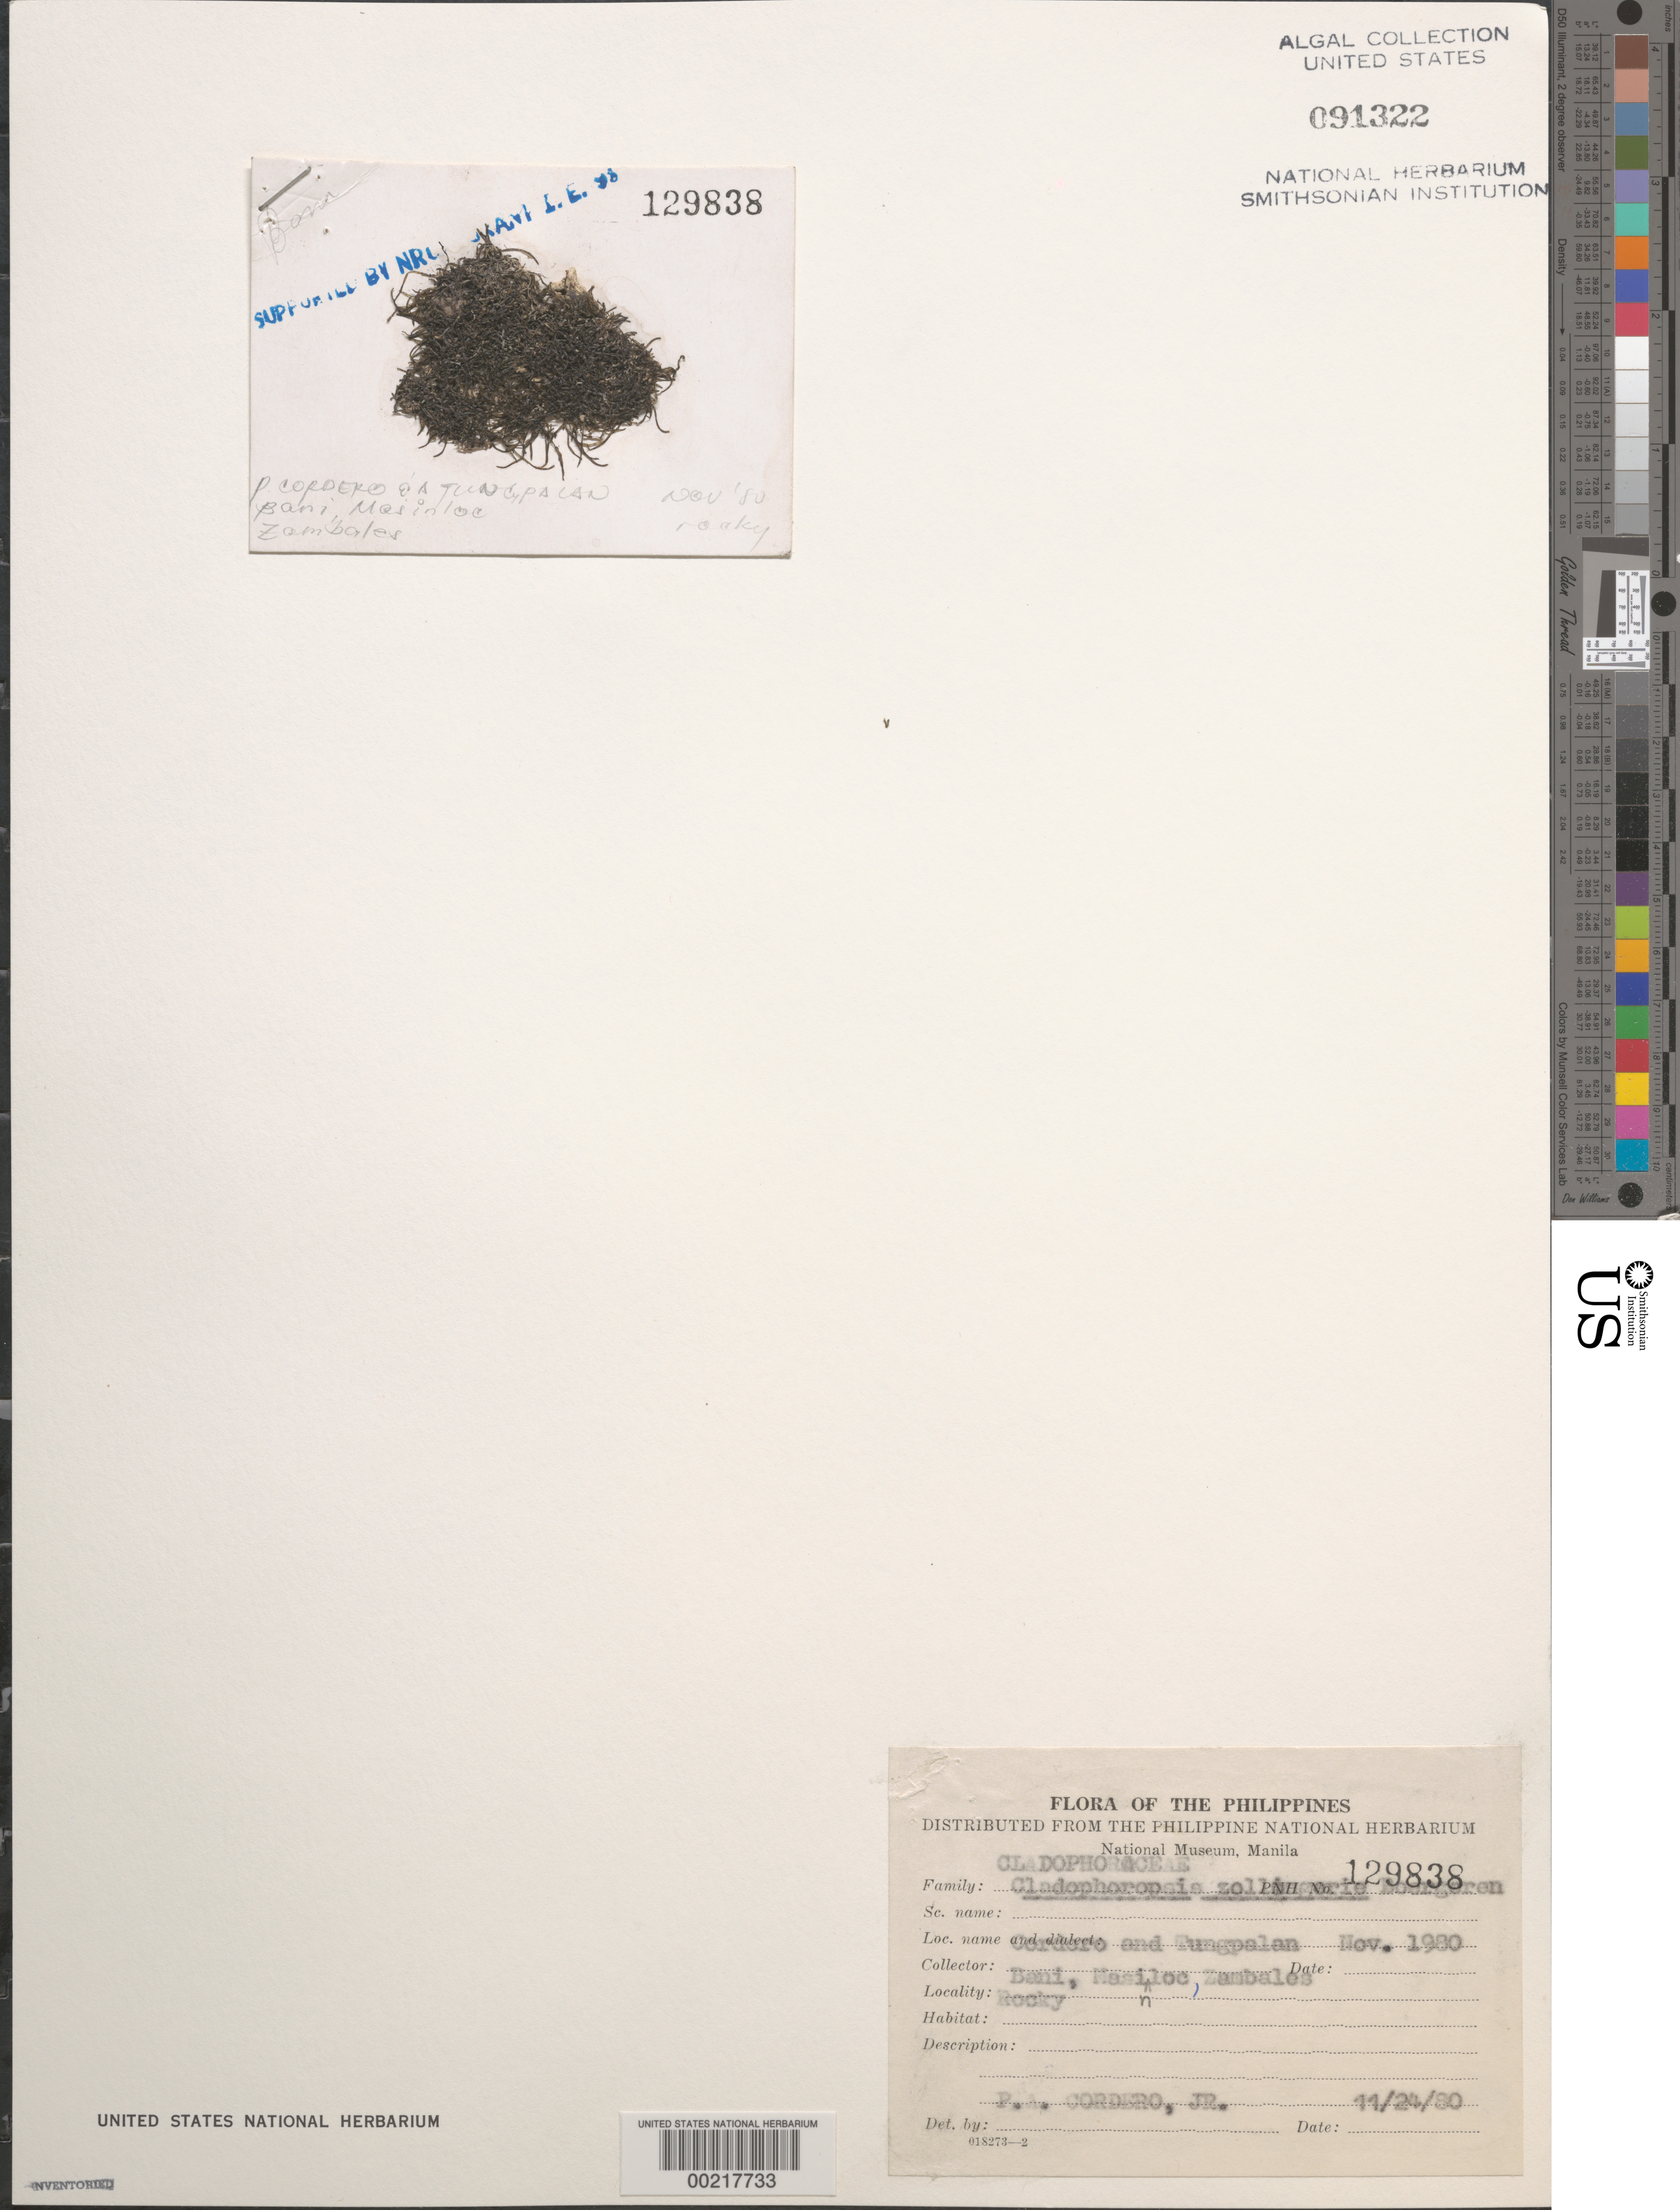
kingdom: Plantae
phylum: Chlorophyta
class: Ulvophyceae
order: Siphonocladales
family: Boodleaceae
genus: Cladophoropsis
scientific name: Cladophoropsis zollingeri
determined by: Cordero, P. A., Jr.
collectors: P. A. Cordero & A. Tungpalan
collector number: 129838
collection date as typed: Nov 1980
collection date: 1980-11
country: Philippines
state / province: Central Luzon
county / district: Zambales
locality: Bani, masinloc, zambales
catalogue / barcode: US 91322